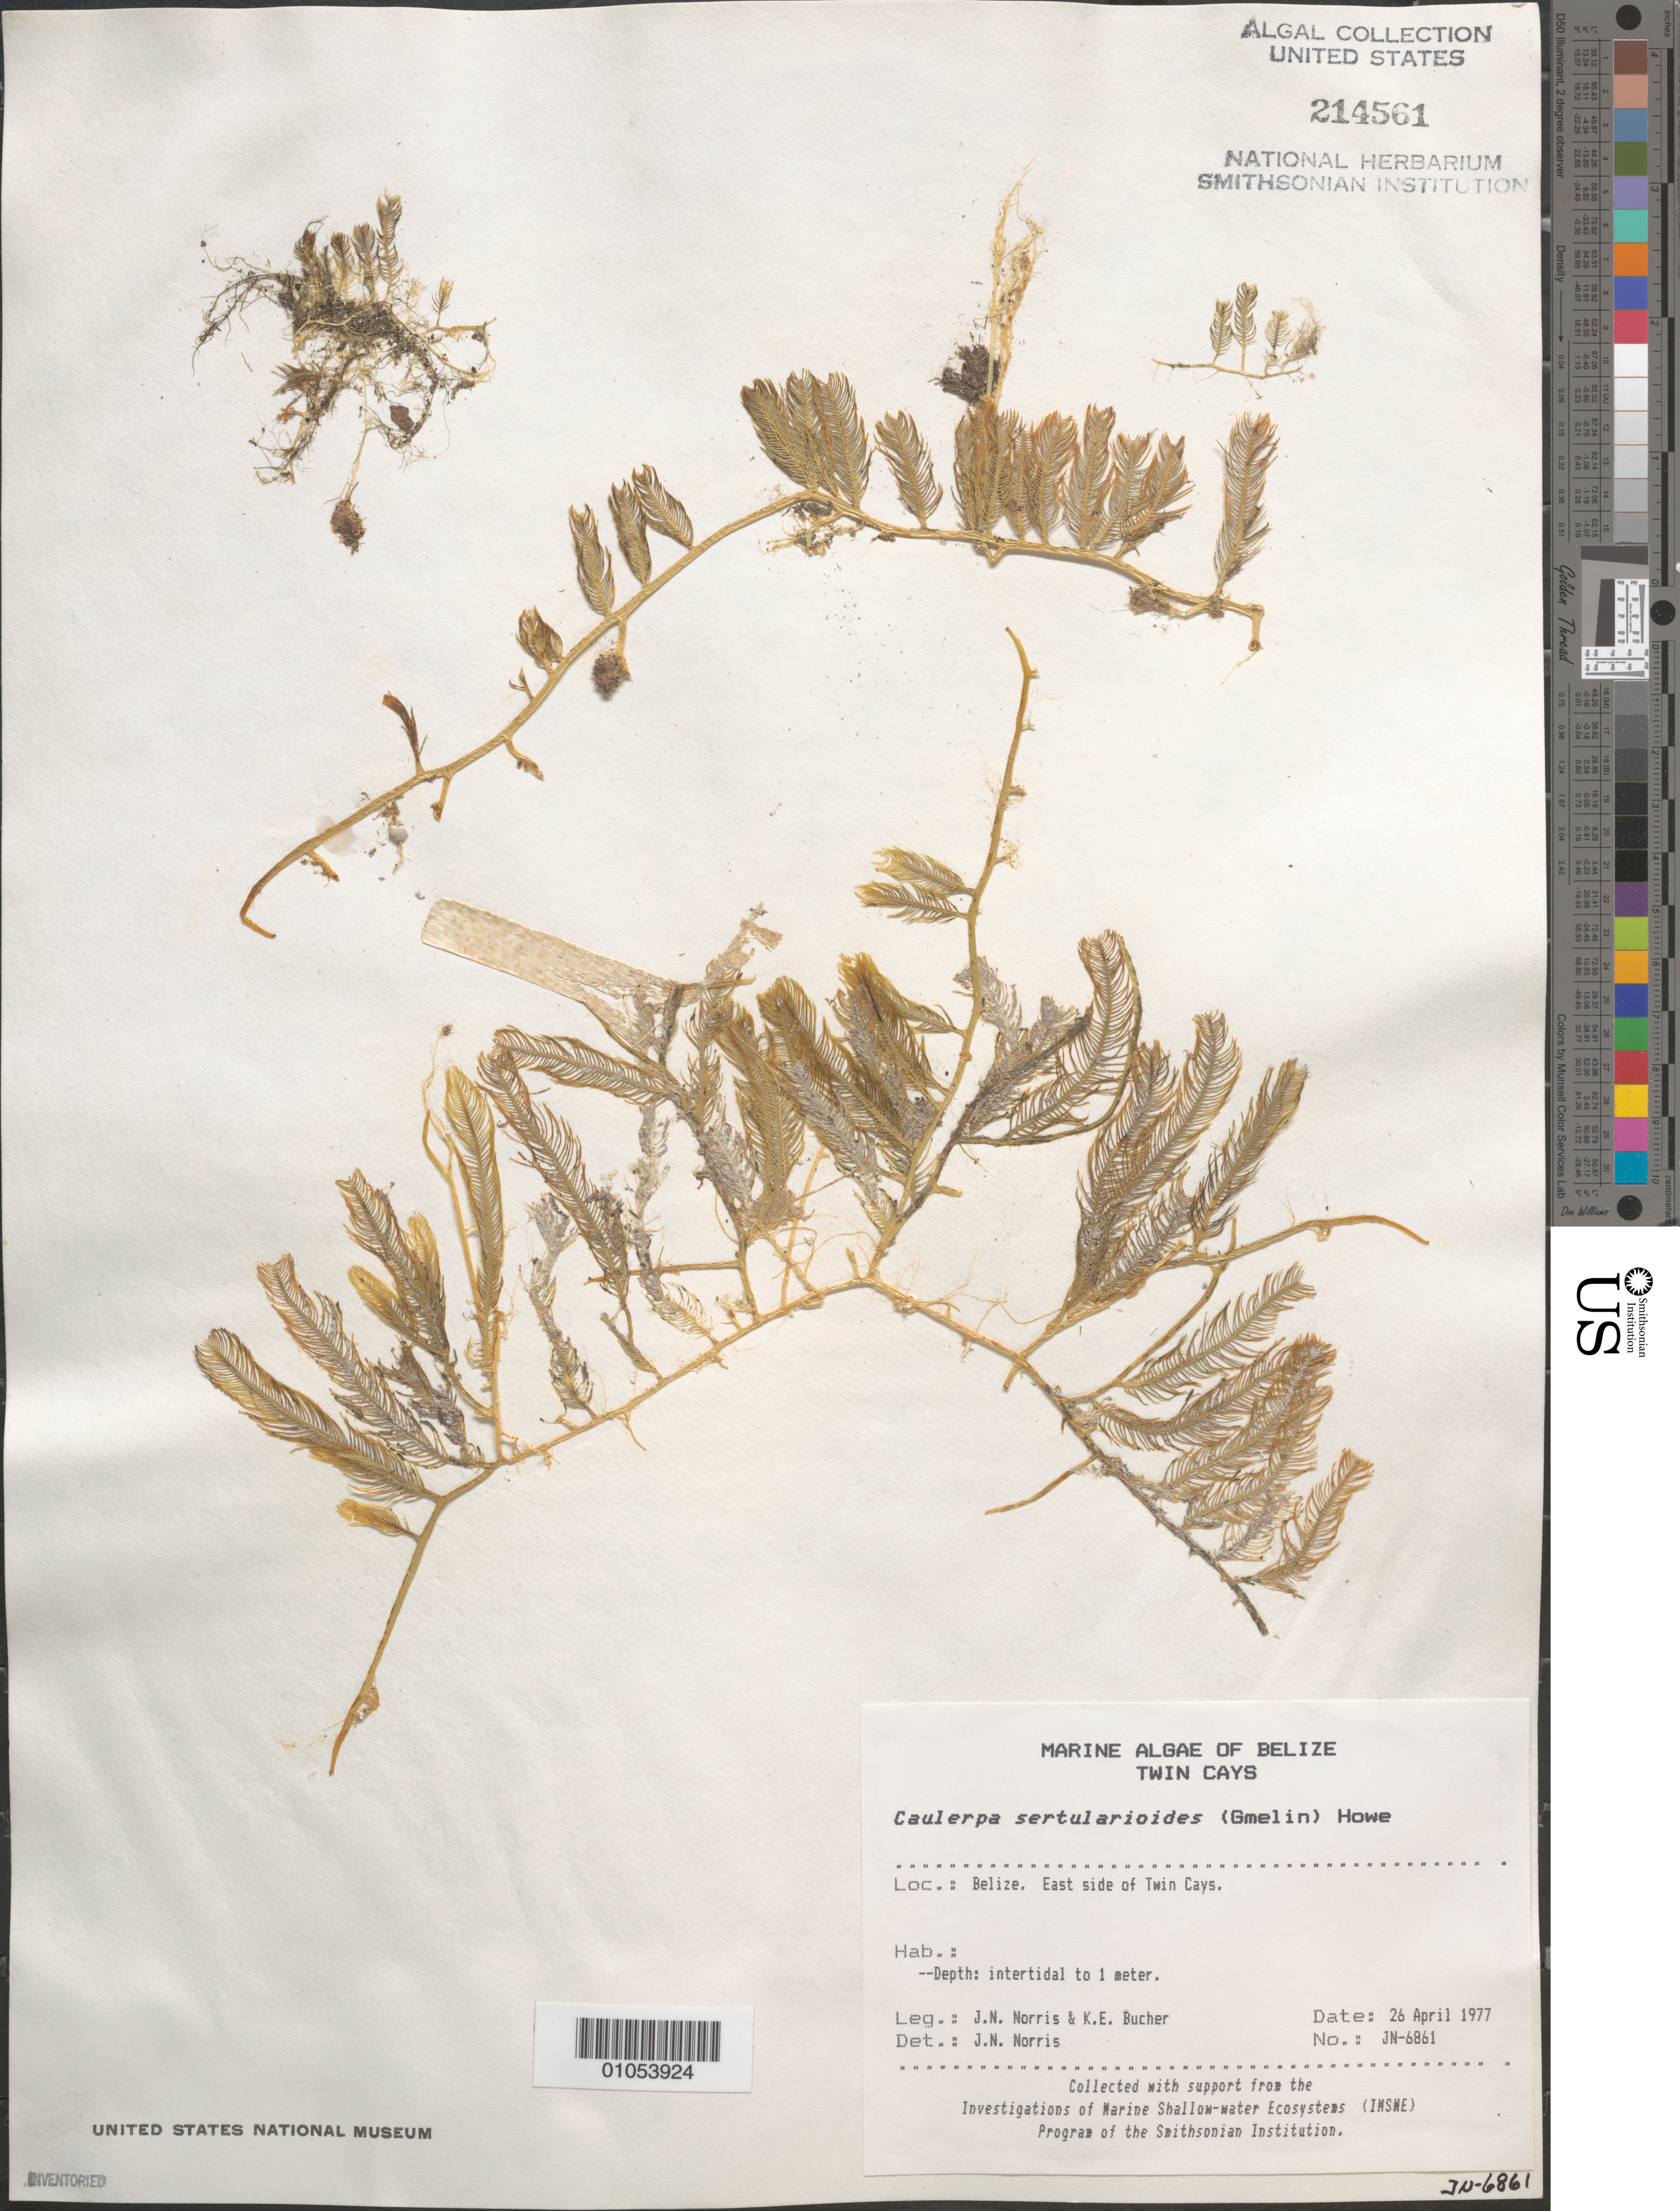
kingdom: Plantae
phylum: Chlorophyta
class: Ulvophyceae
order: Bryopsidales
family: Caulerpaceae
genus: Caulerpa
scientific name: Caulerpa sertularioides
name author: (S.G. Gmel.) M. Howe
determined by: Norris, James N.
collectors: J. N. Norris & K. E. Bucher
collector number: JN-6861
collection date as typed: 26 Apr 1977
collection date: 1977-04-26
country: Belize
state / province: Stann Creek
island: Twin Cays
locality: East side of Twin Cays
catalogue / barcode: US 214561